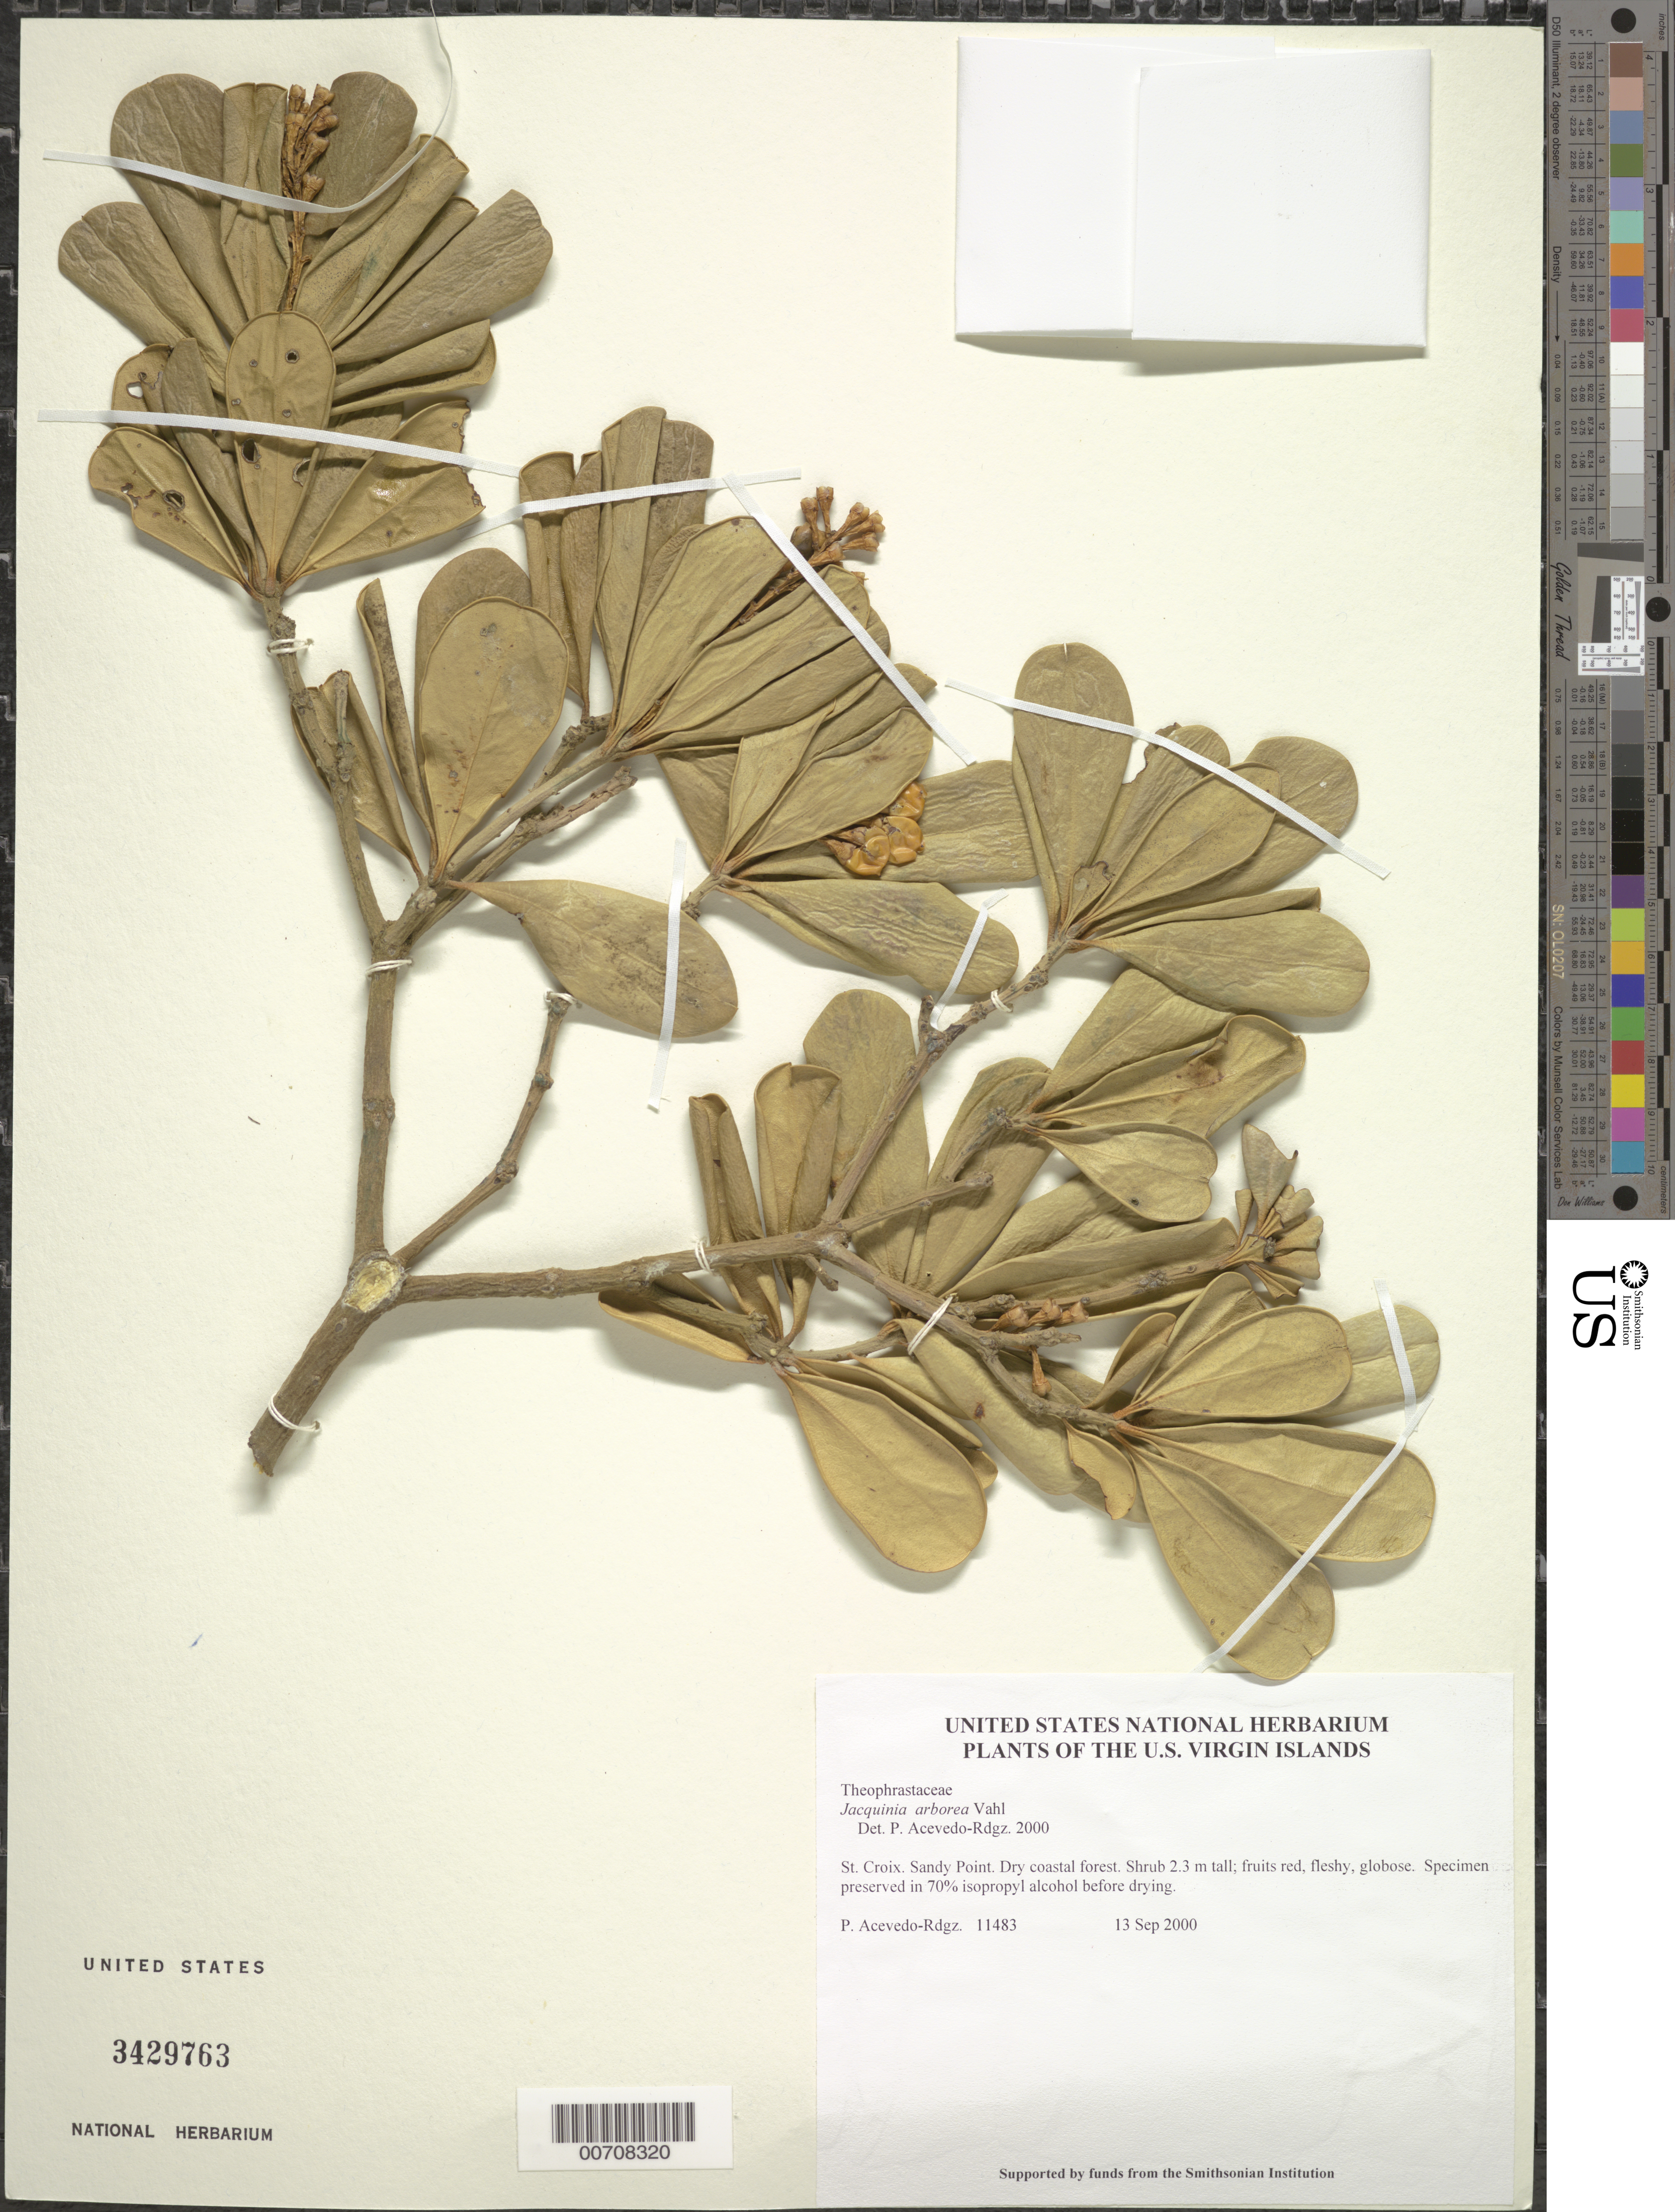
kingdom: Plantae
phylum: Tracheophyta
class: Magnoliopsida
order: Ericales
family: Primulaceae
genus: Jacquinia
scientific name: Jacquinia arborea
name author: Vahl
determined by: Acevedo-Rodríguez, P., (BOT), Smithsonian Institution - National Museum of Natural History (UNITED STATES)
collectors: P. Acevedo-Rodr.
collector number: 11483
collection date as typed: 13 Sep 2000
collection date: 2000-09-13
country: U.S. Virgin Islands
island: St. Croix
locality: Sandy Point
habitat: Dry coastal forest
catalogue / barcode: US 3429763